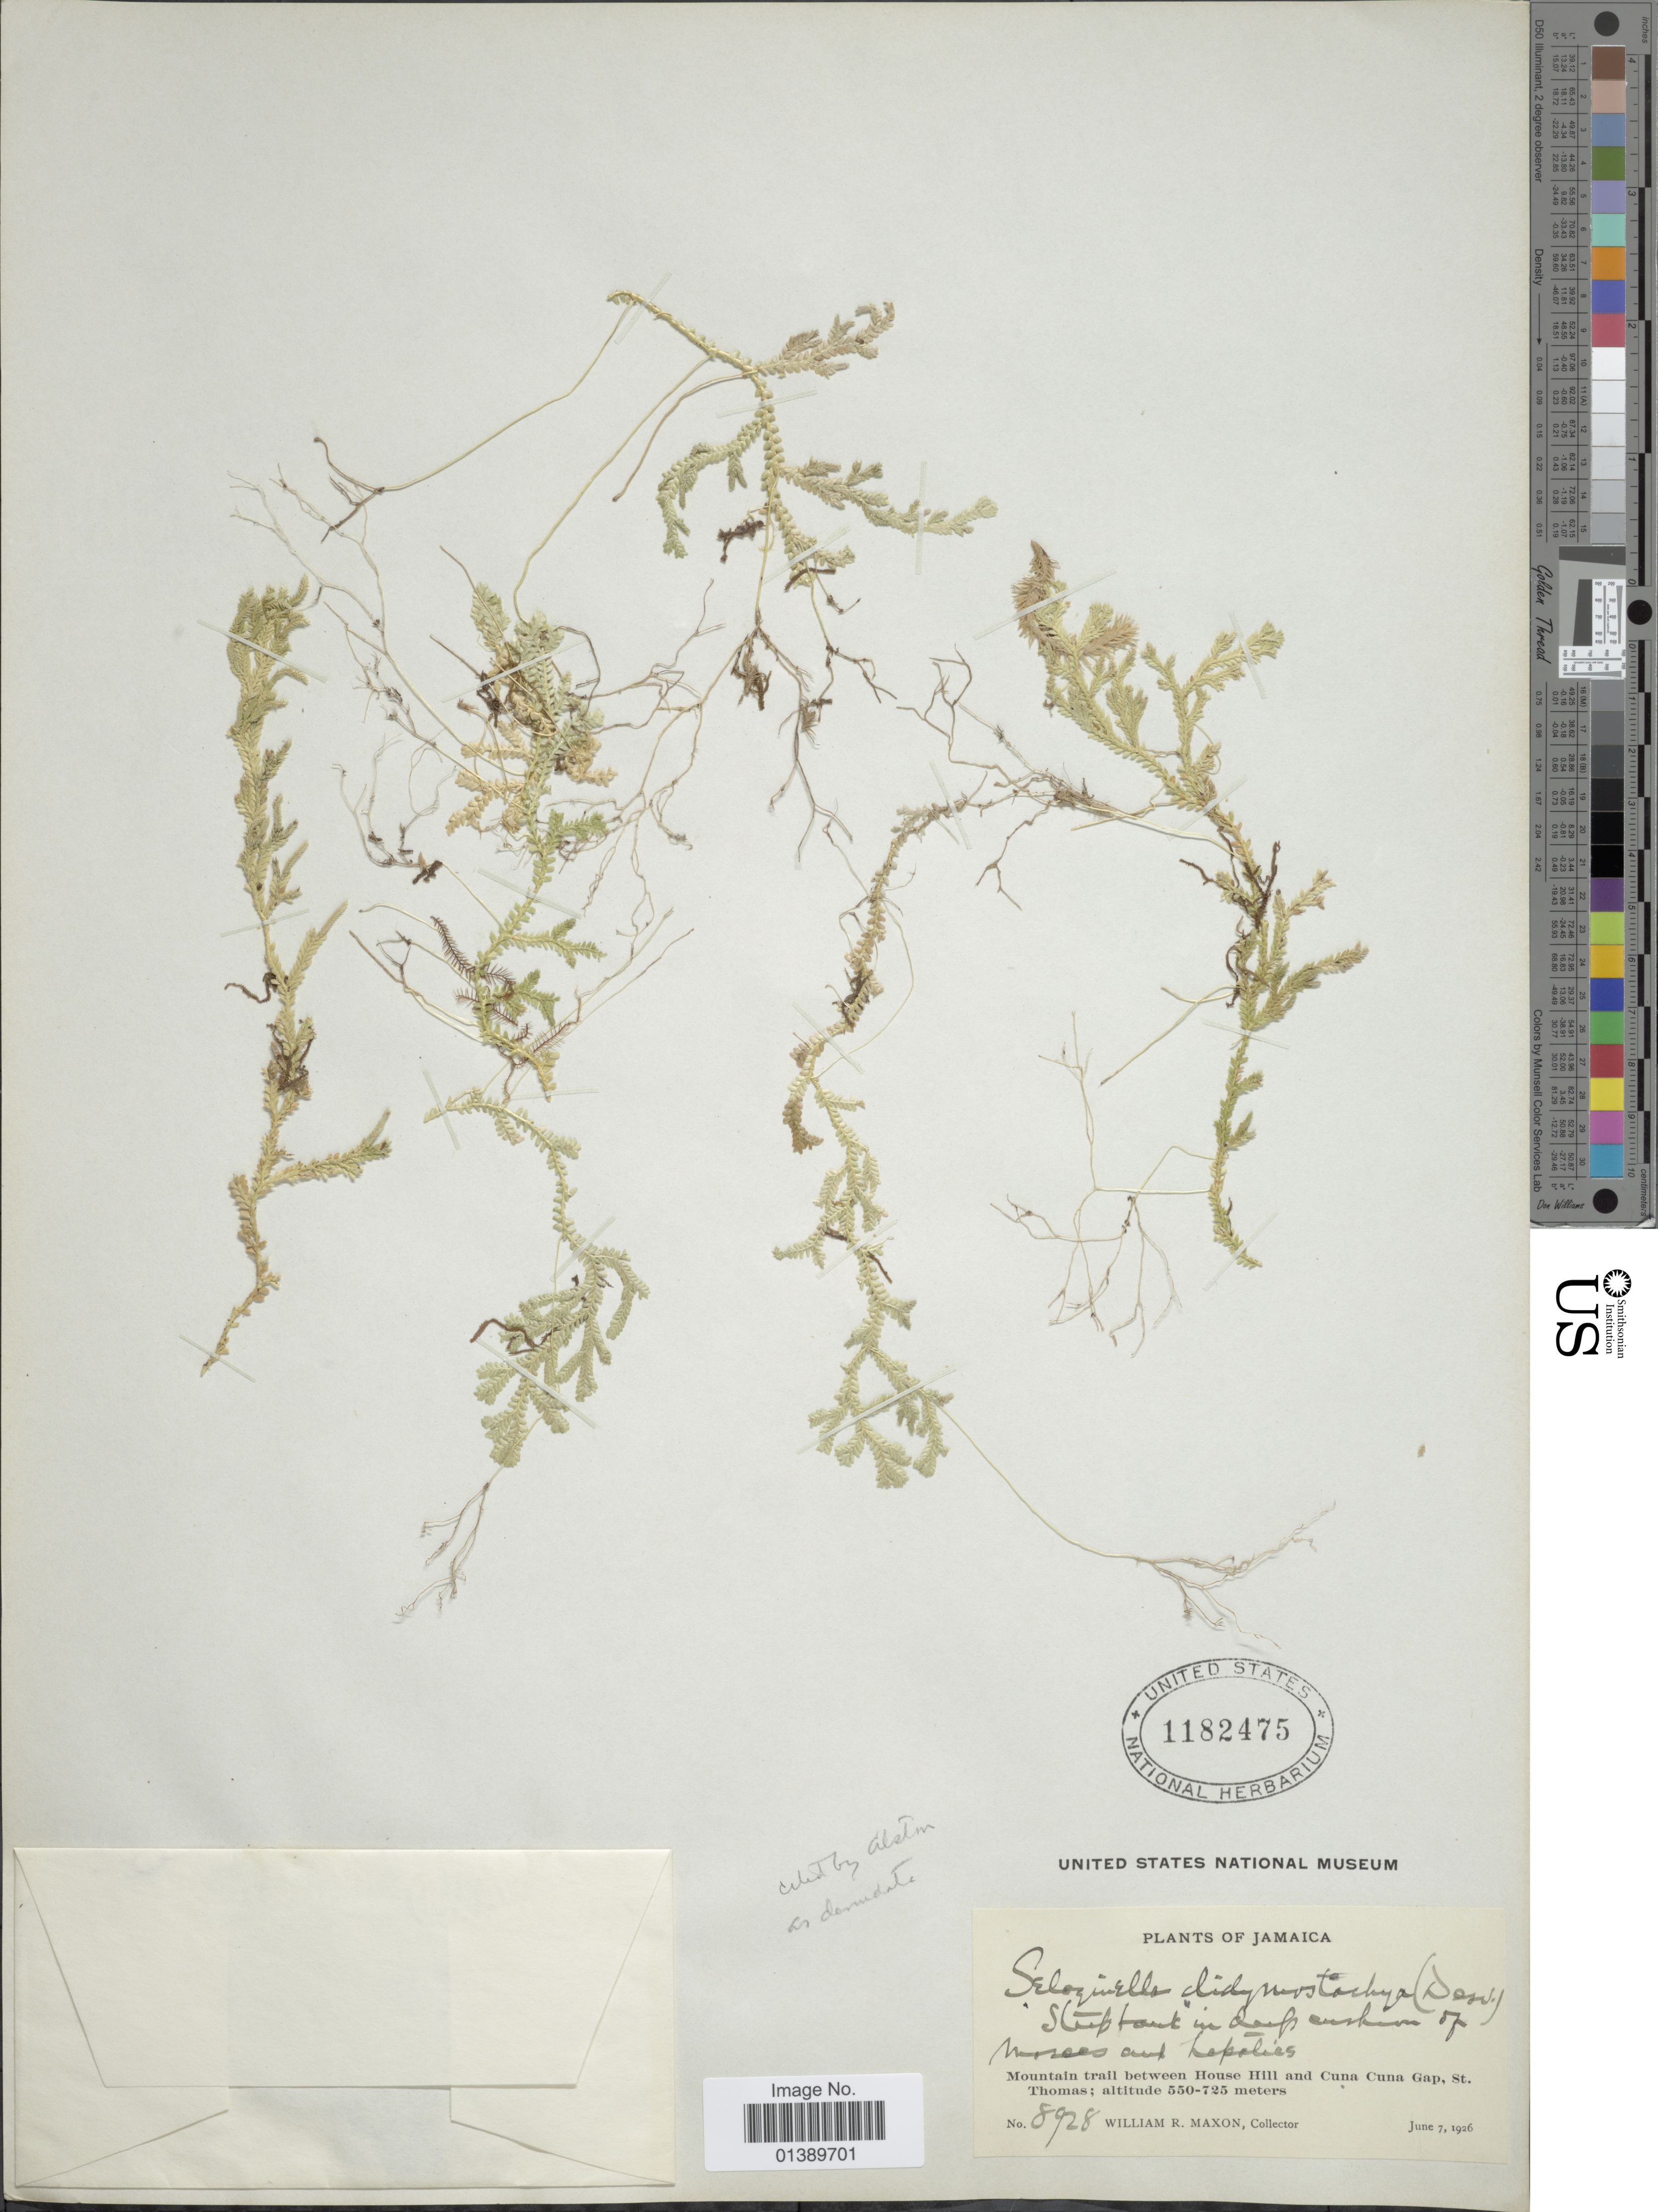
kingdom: Plantae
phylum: Tracheophyta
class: Lycopodiopsida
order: Selaginellales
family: Selaginellaceae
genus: Selaginella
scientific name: Selaginella denudata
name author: (Willd.) Spring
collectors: W. R. Maxon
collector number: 8928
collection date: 1926-06-07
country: Jamaica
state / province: Saint Thomas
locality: Mountain trail between House Hill and Cuna Cuna Gap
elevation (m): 550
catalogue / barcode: US 1182475